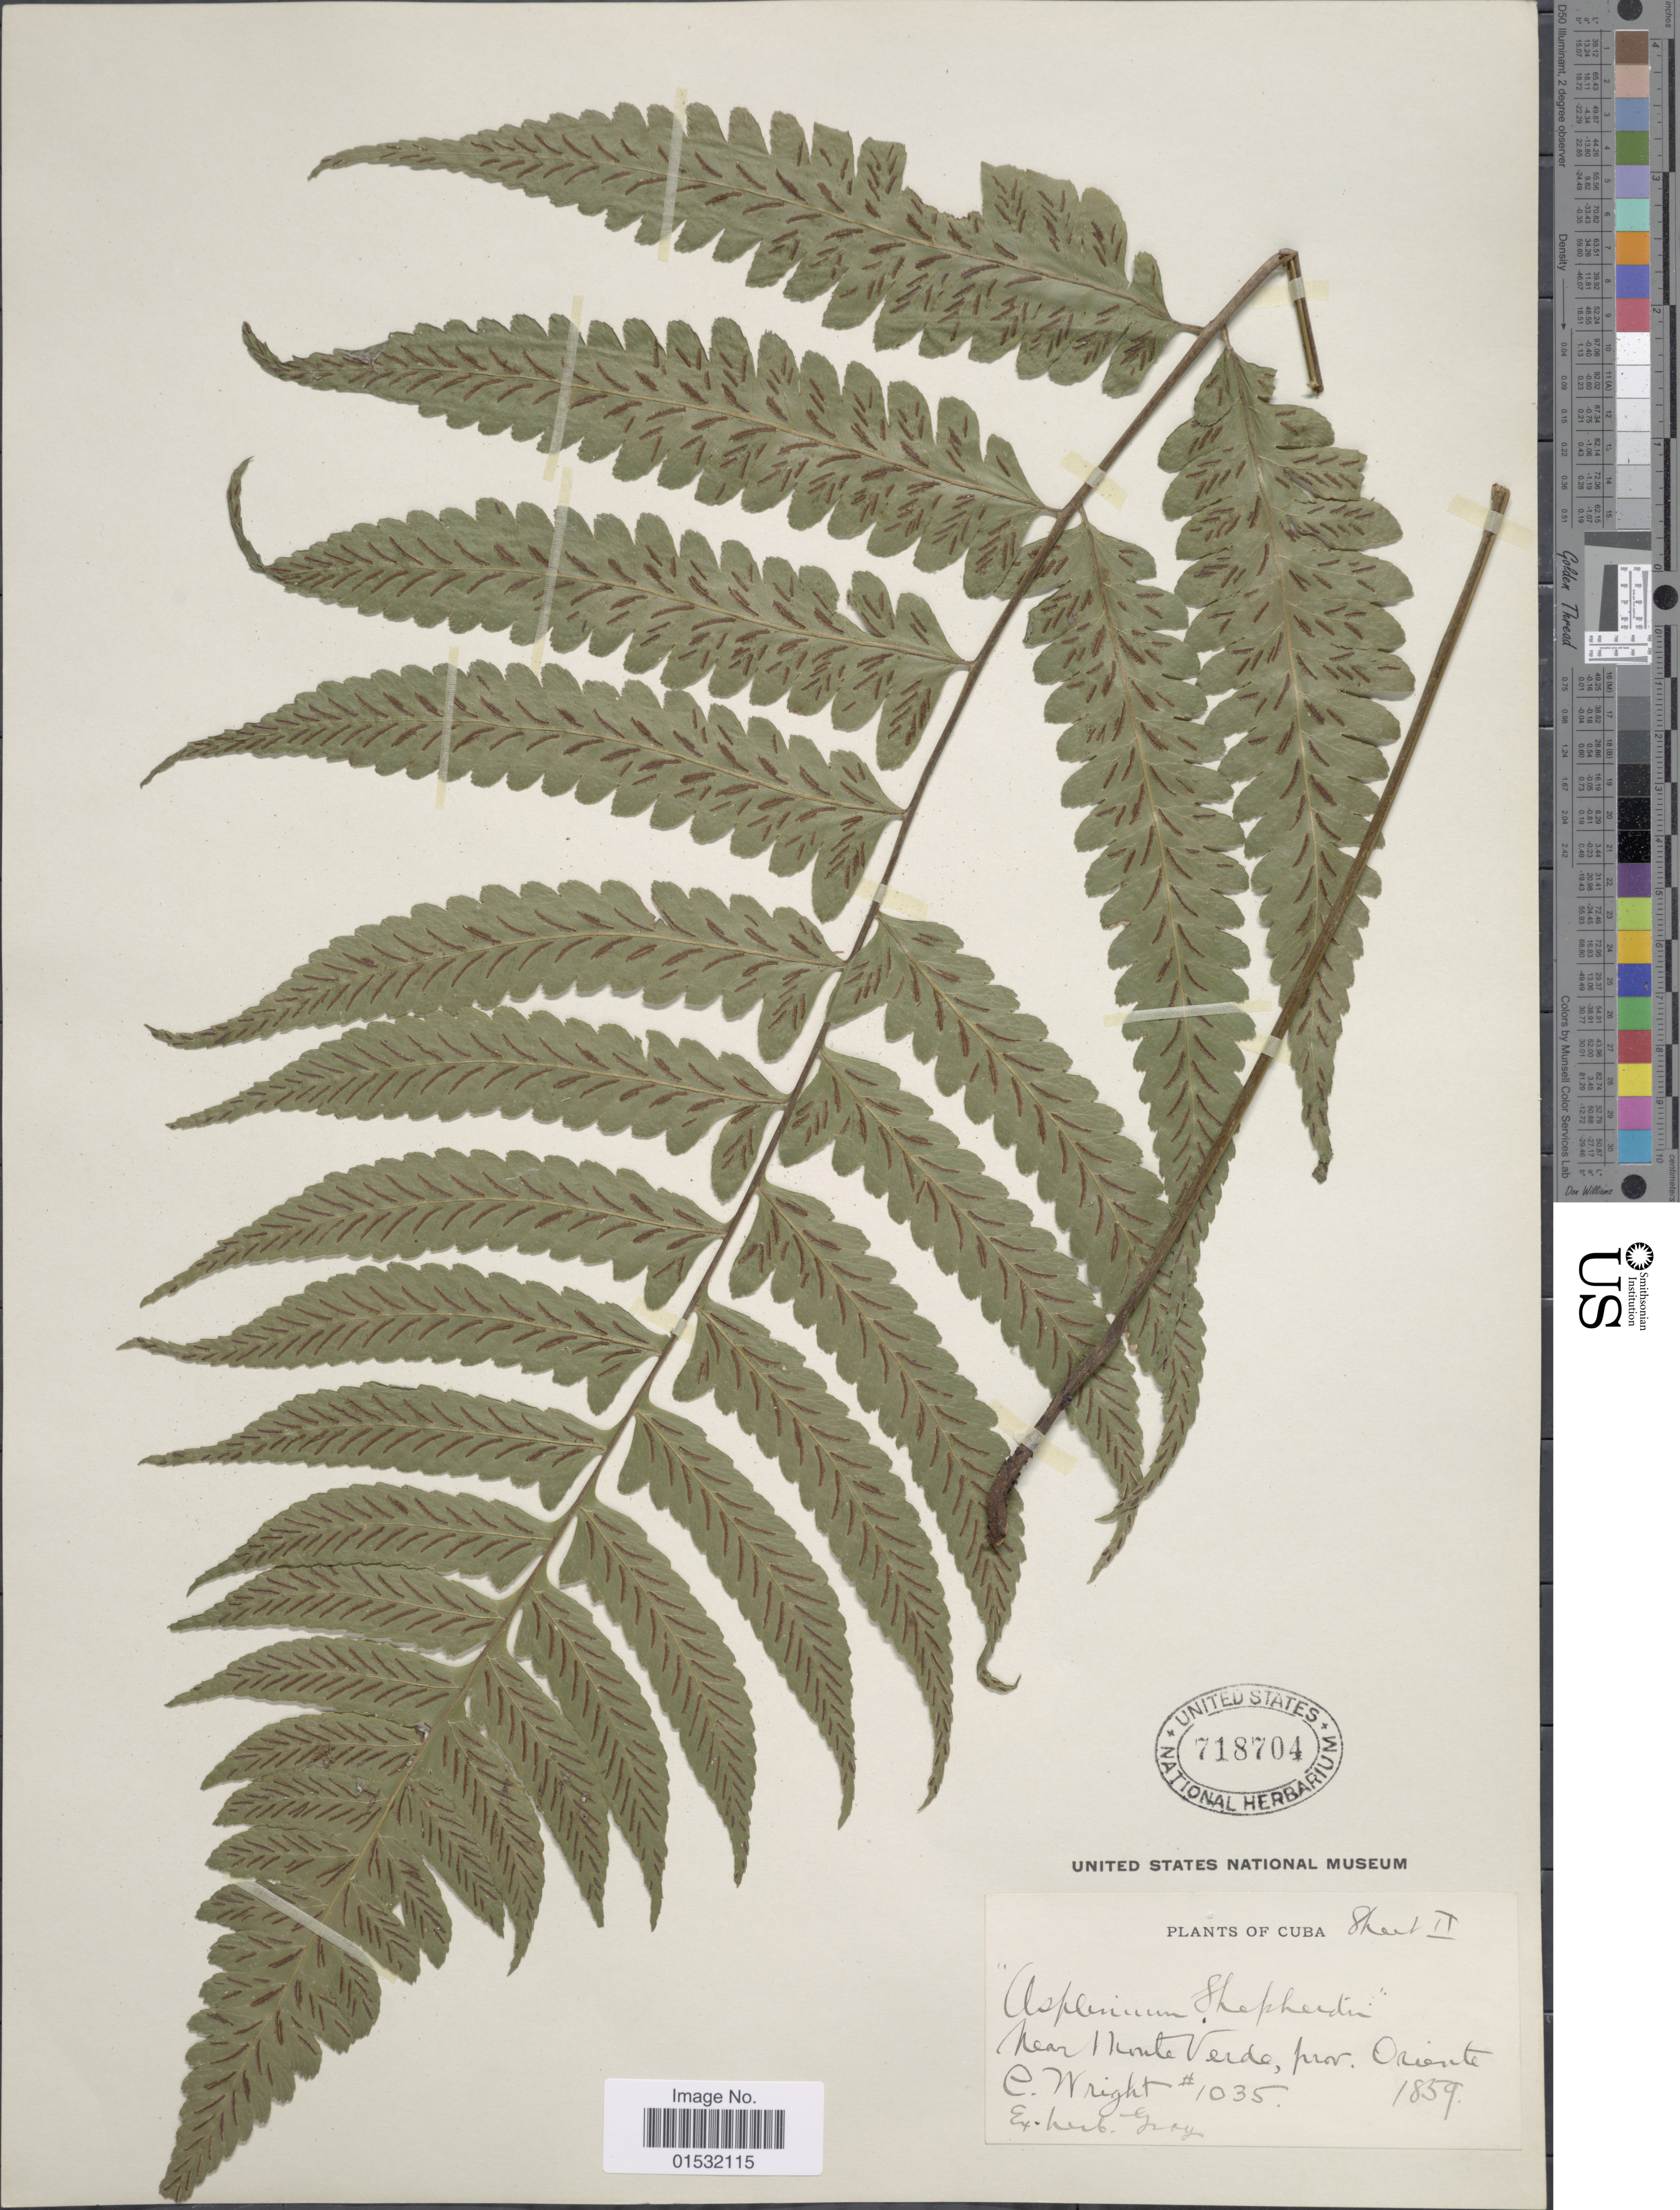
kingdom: Plantae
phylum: Tracheophyta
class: Polypodiopsida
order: Polypodiales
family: Athyriaceae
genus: Diplazium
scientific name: Diplazium cristatum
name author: (Desr.) Alston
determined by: Sánchez, C.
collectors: C. Wright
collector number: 1035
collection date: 1859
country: Cuba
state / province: Oriente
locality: Near Monte Verde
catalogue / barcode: US 718704